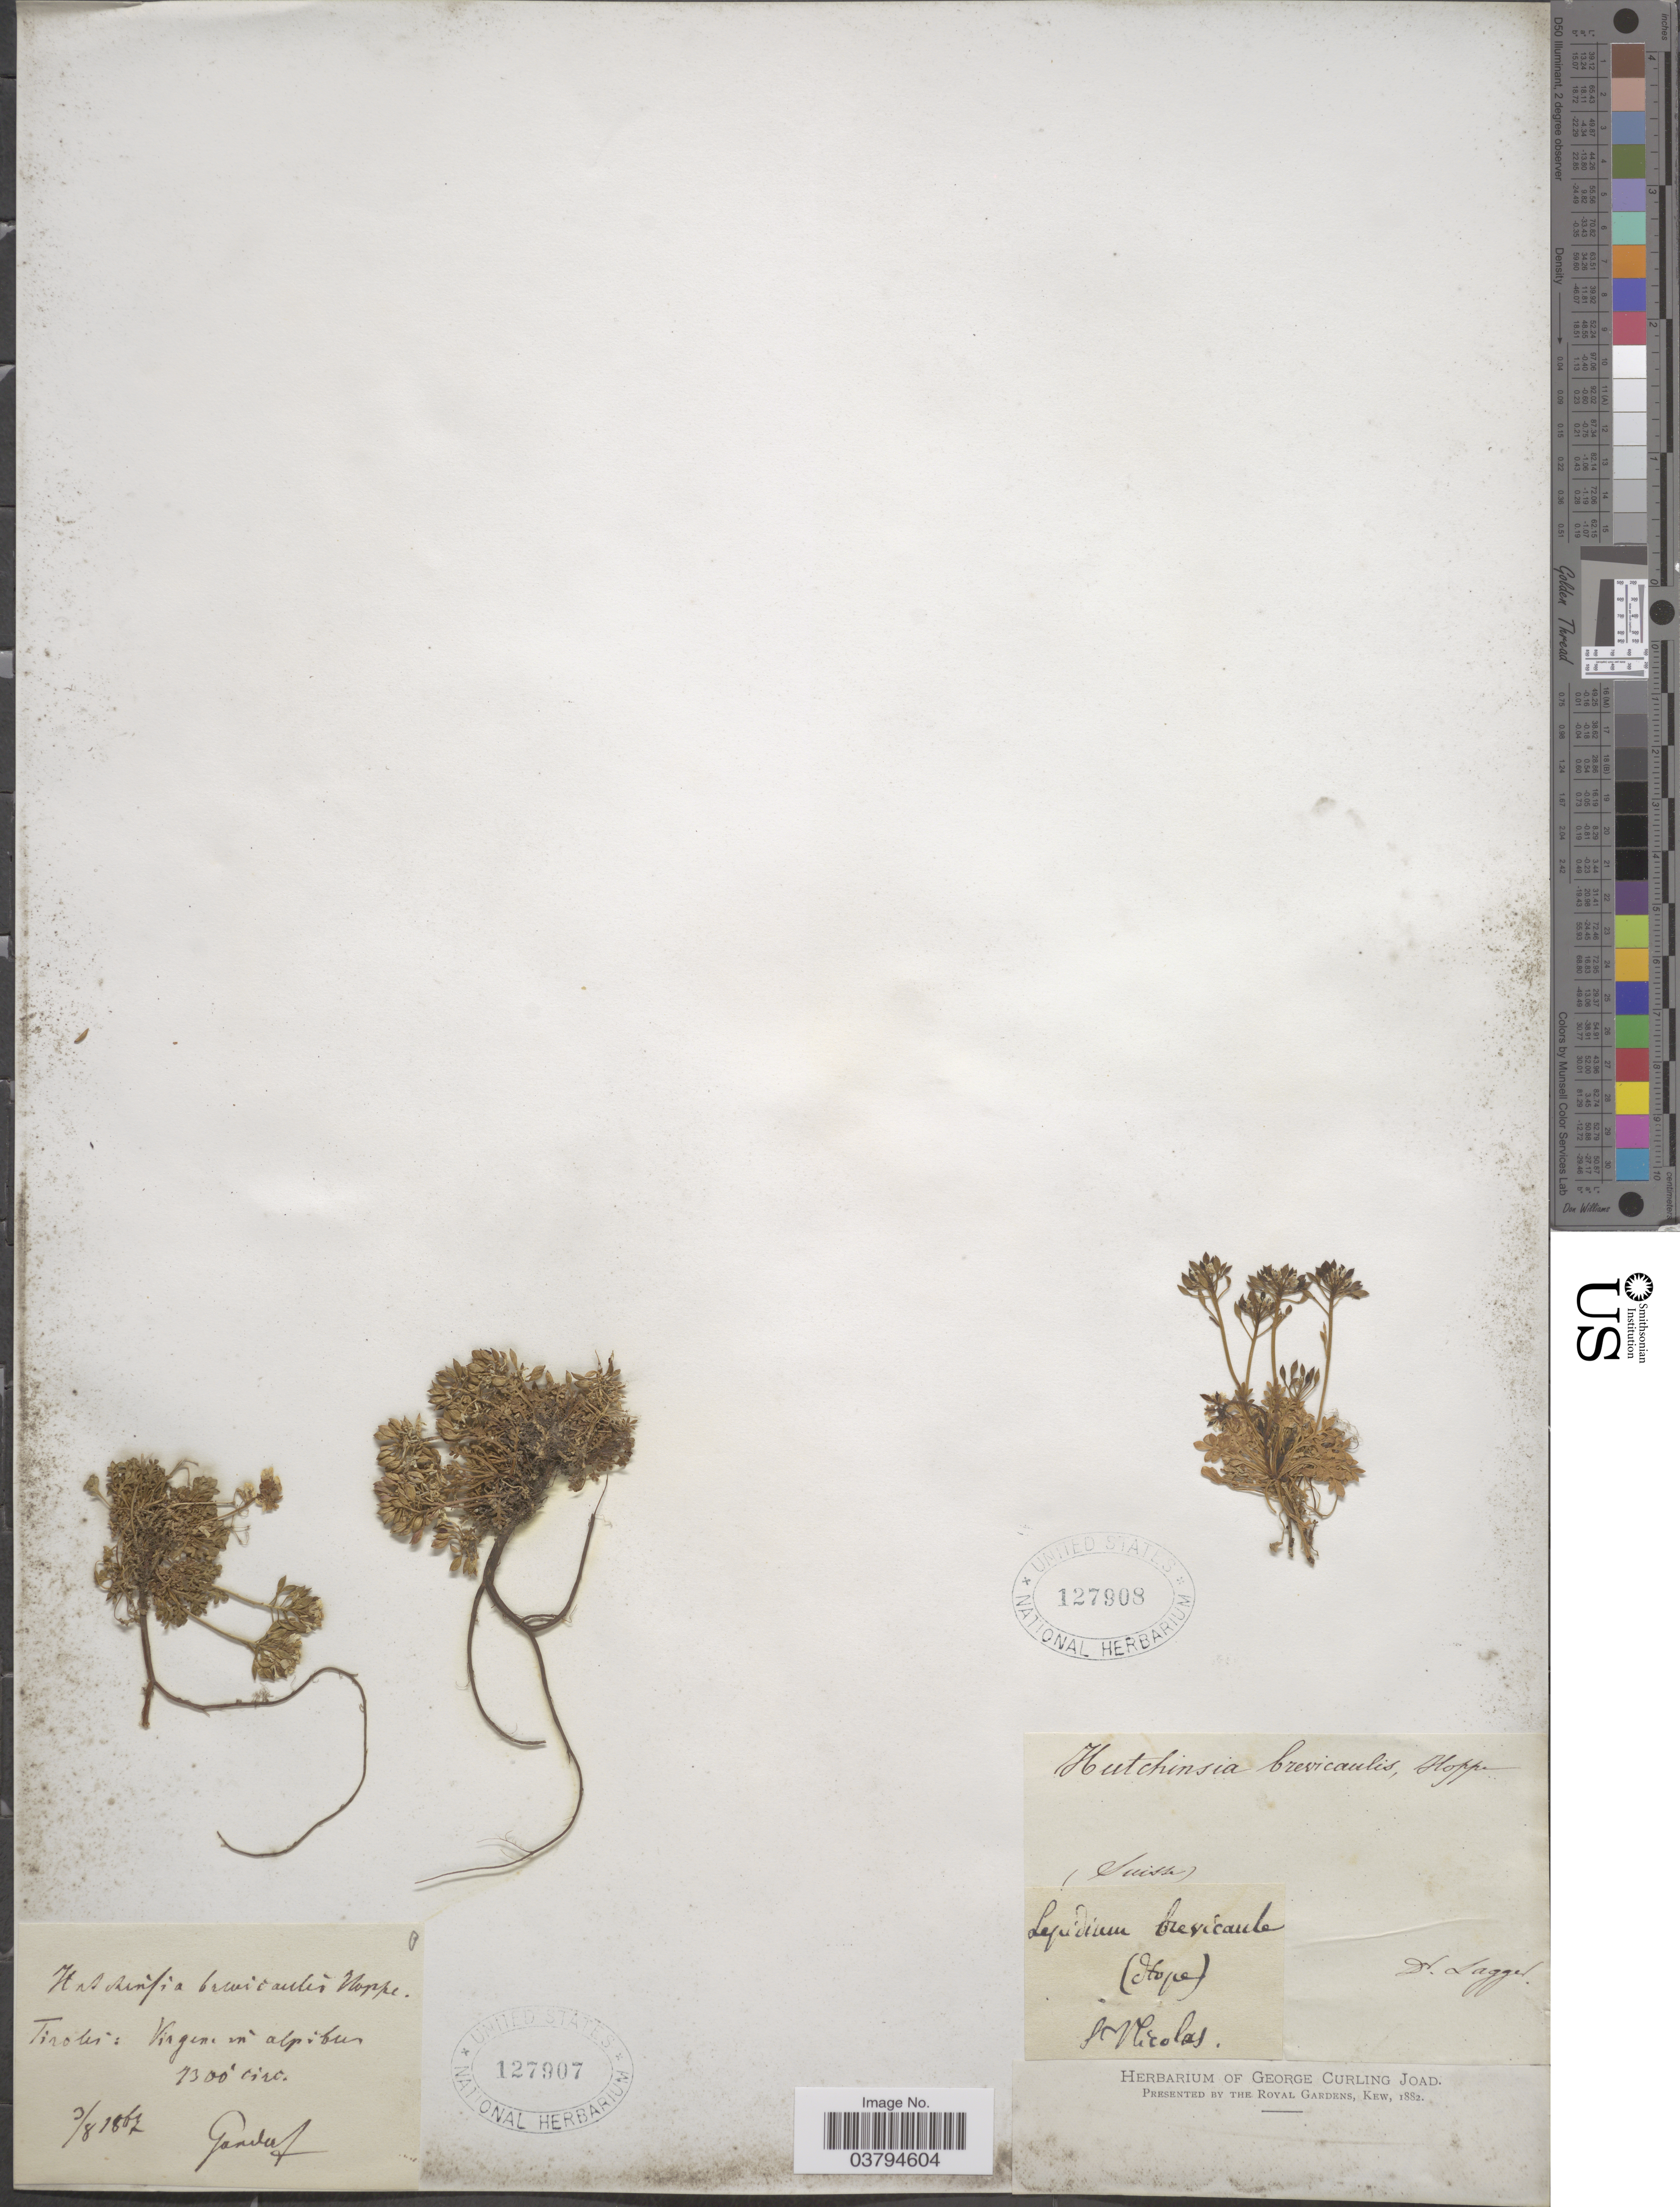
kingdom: Plantae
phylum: Tracheophyta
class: Magnoliopsida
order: Brassicales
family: Brassicaceae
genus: Hutchinsia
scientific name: Hutchinsia brevicaulis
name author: Spreng.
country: Switzerland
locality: (Suisse) (Hope) St. Nicolas.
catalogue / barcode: US 127908-2